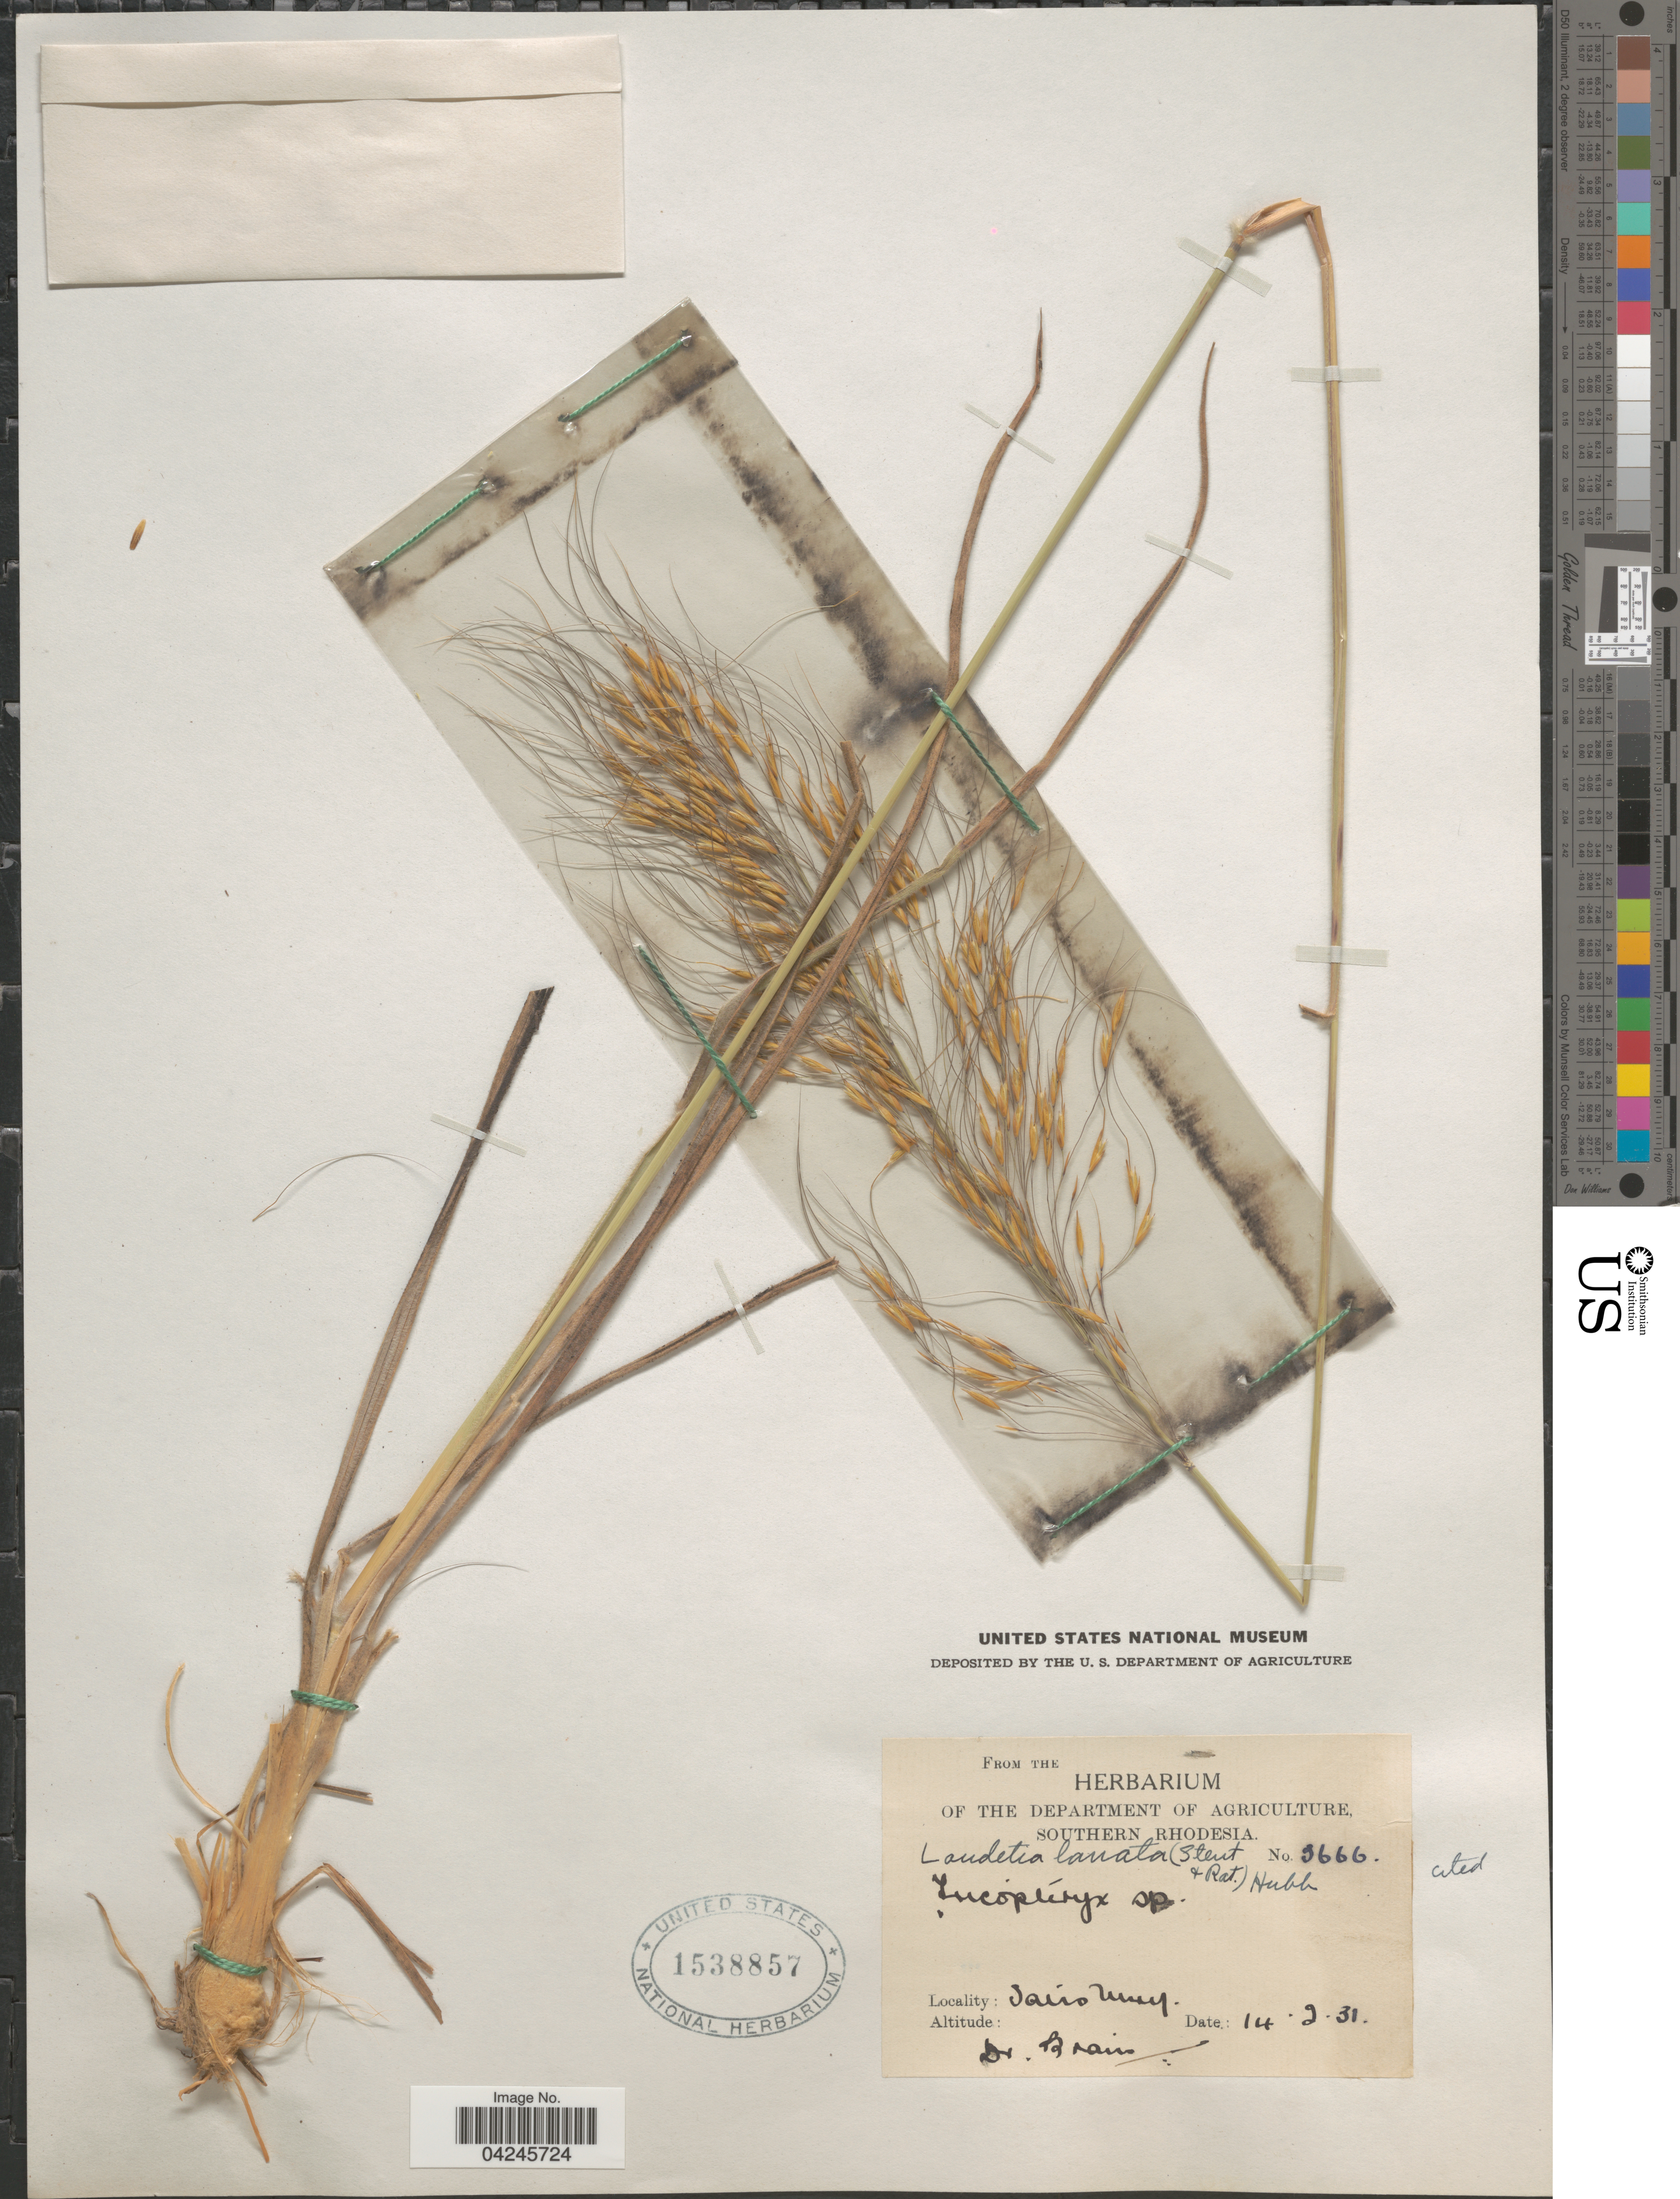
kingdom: Plantae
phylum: Tracheophyta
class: Liliopsida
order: Poales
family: Poaceae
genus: Loudetia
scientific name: Loudetia lanata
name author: (Stent & J.M. Rattray) C. E. Hubb.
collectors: Brain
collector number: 3666*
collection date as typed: Transcribed d/m/y: 14/2/31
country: Zimbabwe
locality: Sairs Muy.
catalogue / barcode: US 1538857